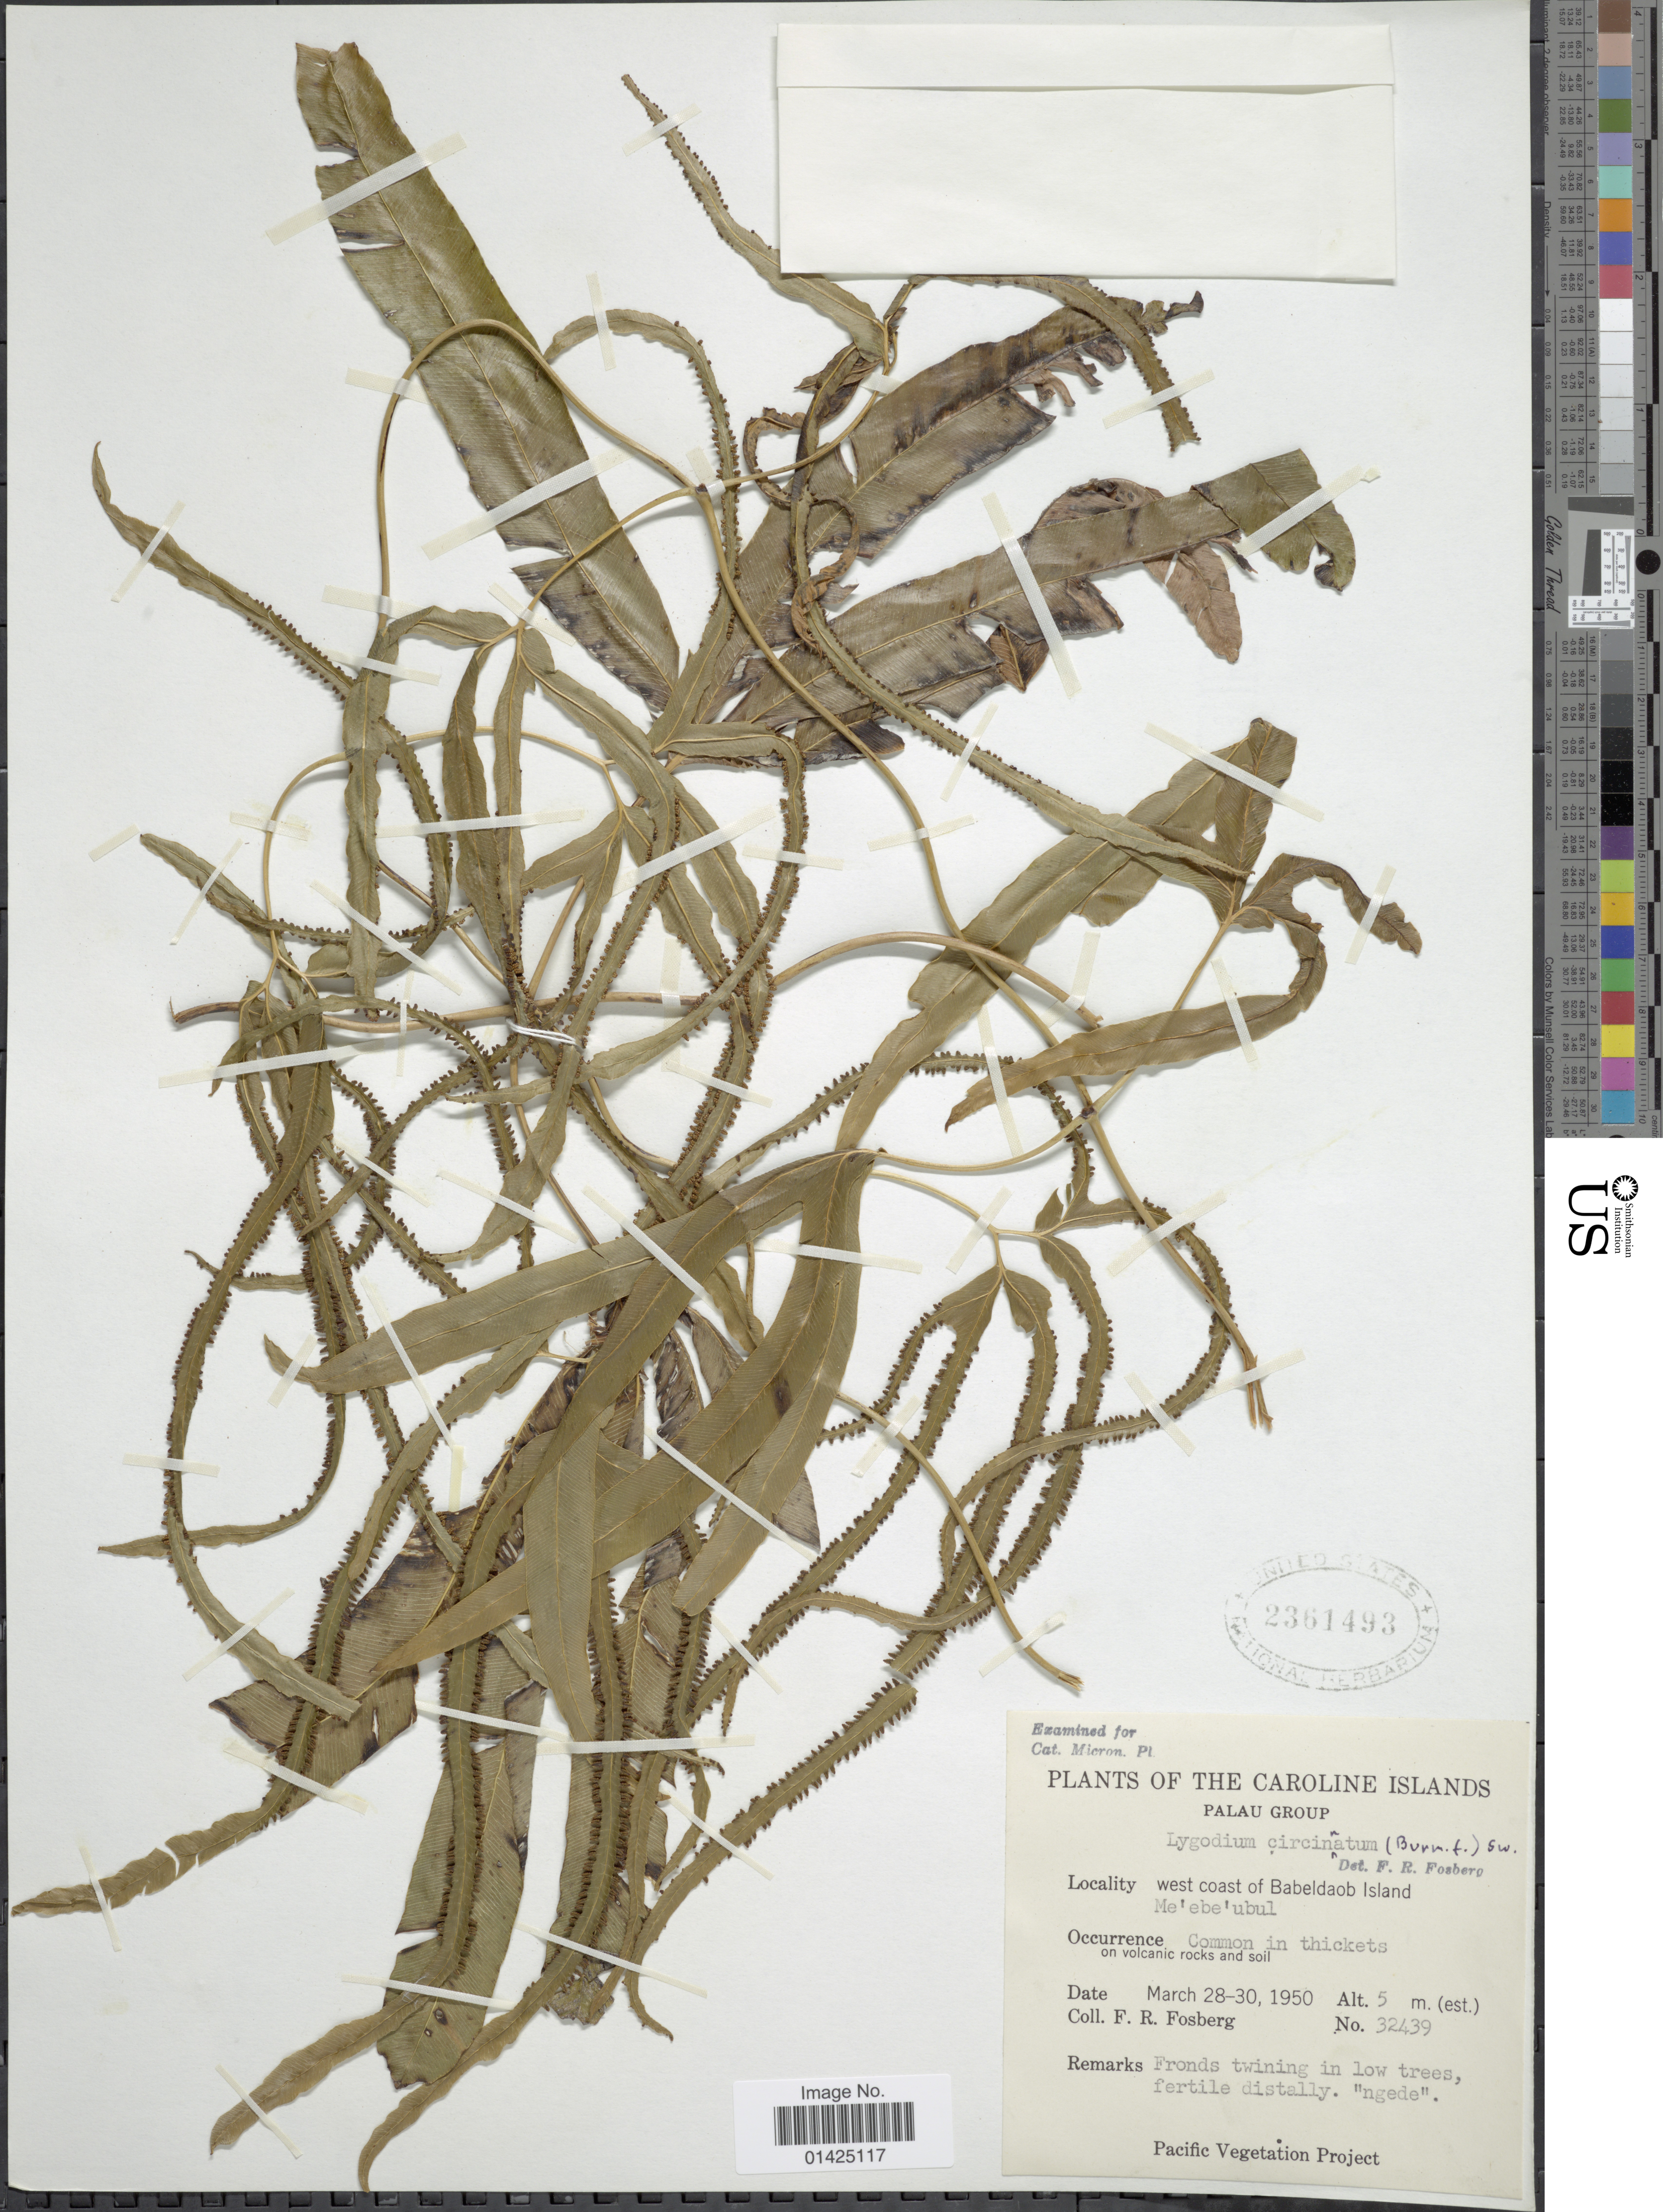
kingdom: Plantae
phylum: Tracheophyta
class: Polypodiopsida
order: Schizaeales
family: Lygodiaceae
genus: Lygodium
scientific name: Lygodium circinnatum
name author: (Burm. f.) Sw.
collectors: F. R. Fosberg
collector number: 32439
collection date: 1950-03-28/1950-03-30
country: Palau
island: Babeldaob [Babelthuap]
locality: West coast of Babeldaob Island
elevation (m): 5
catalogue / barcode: US 2361493